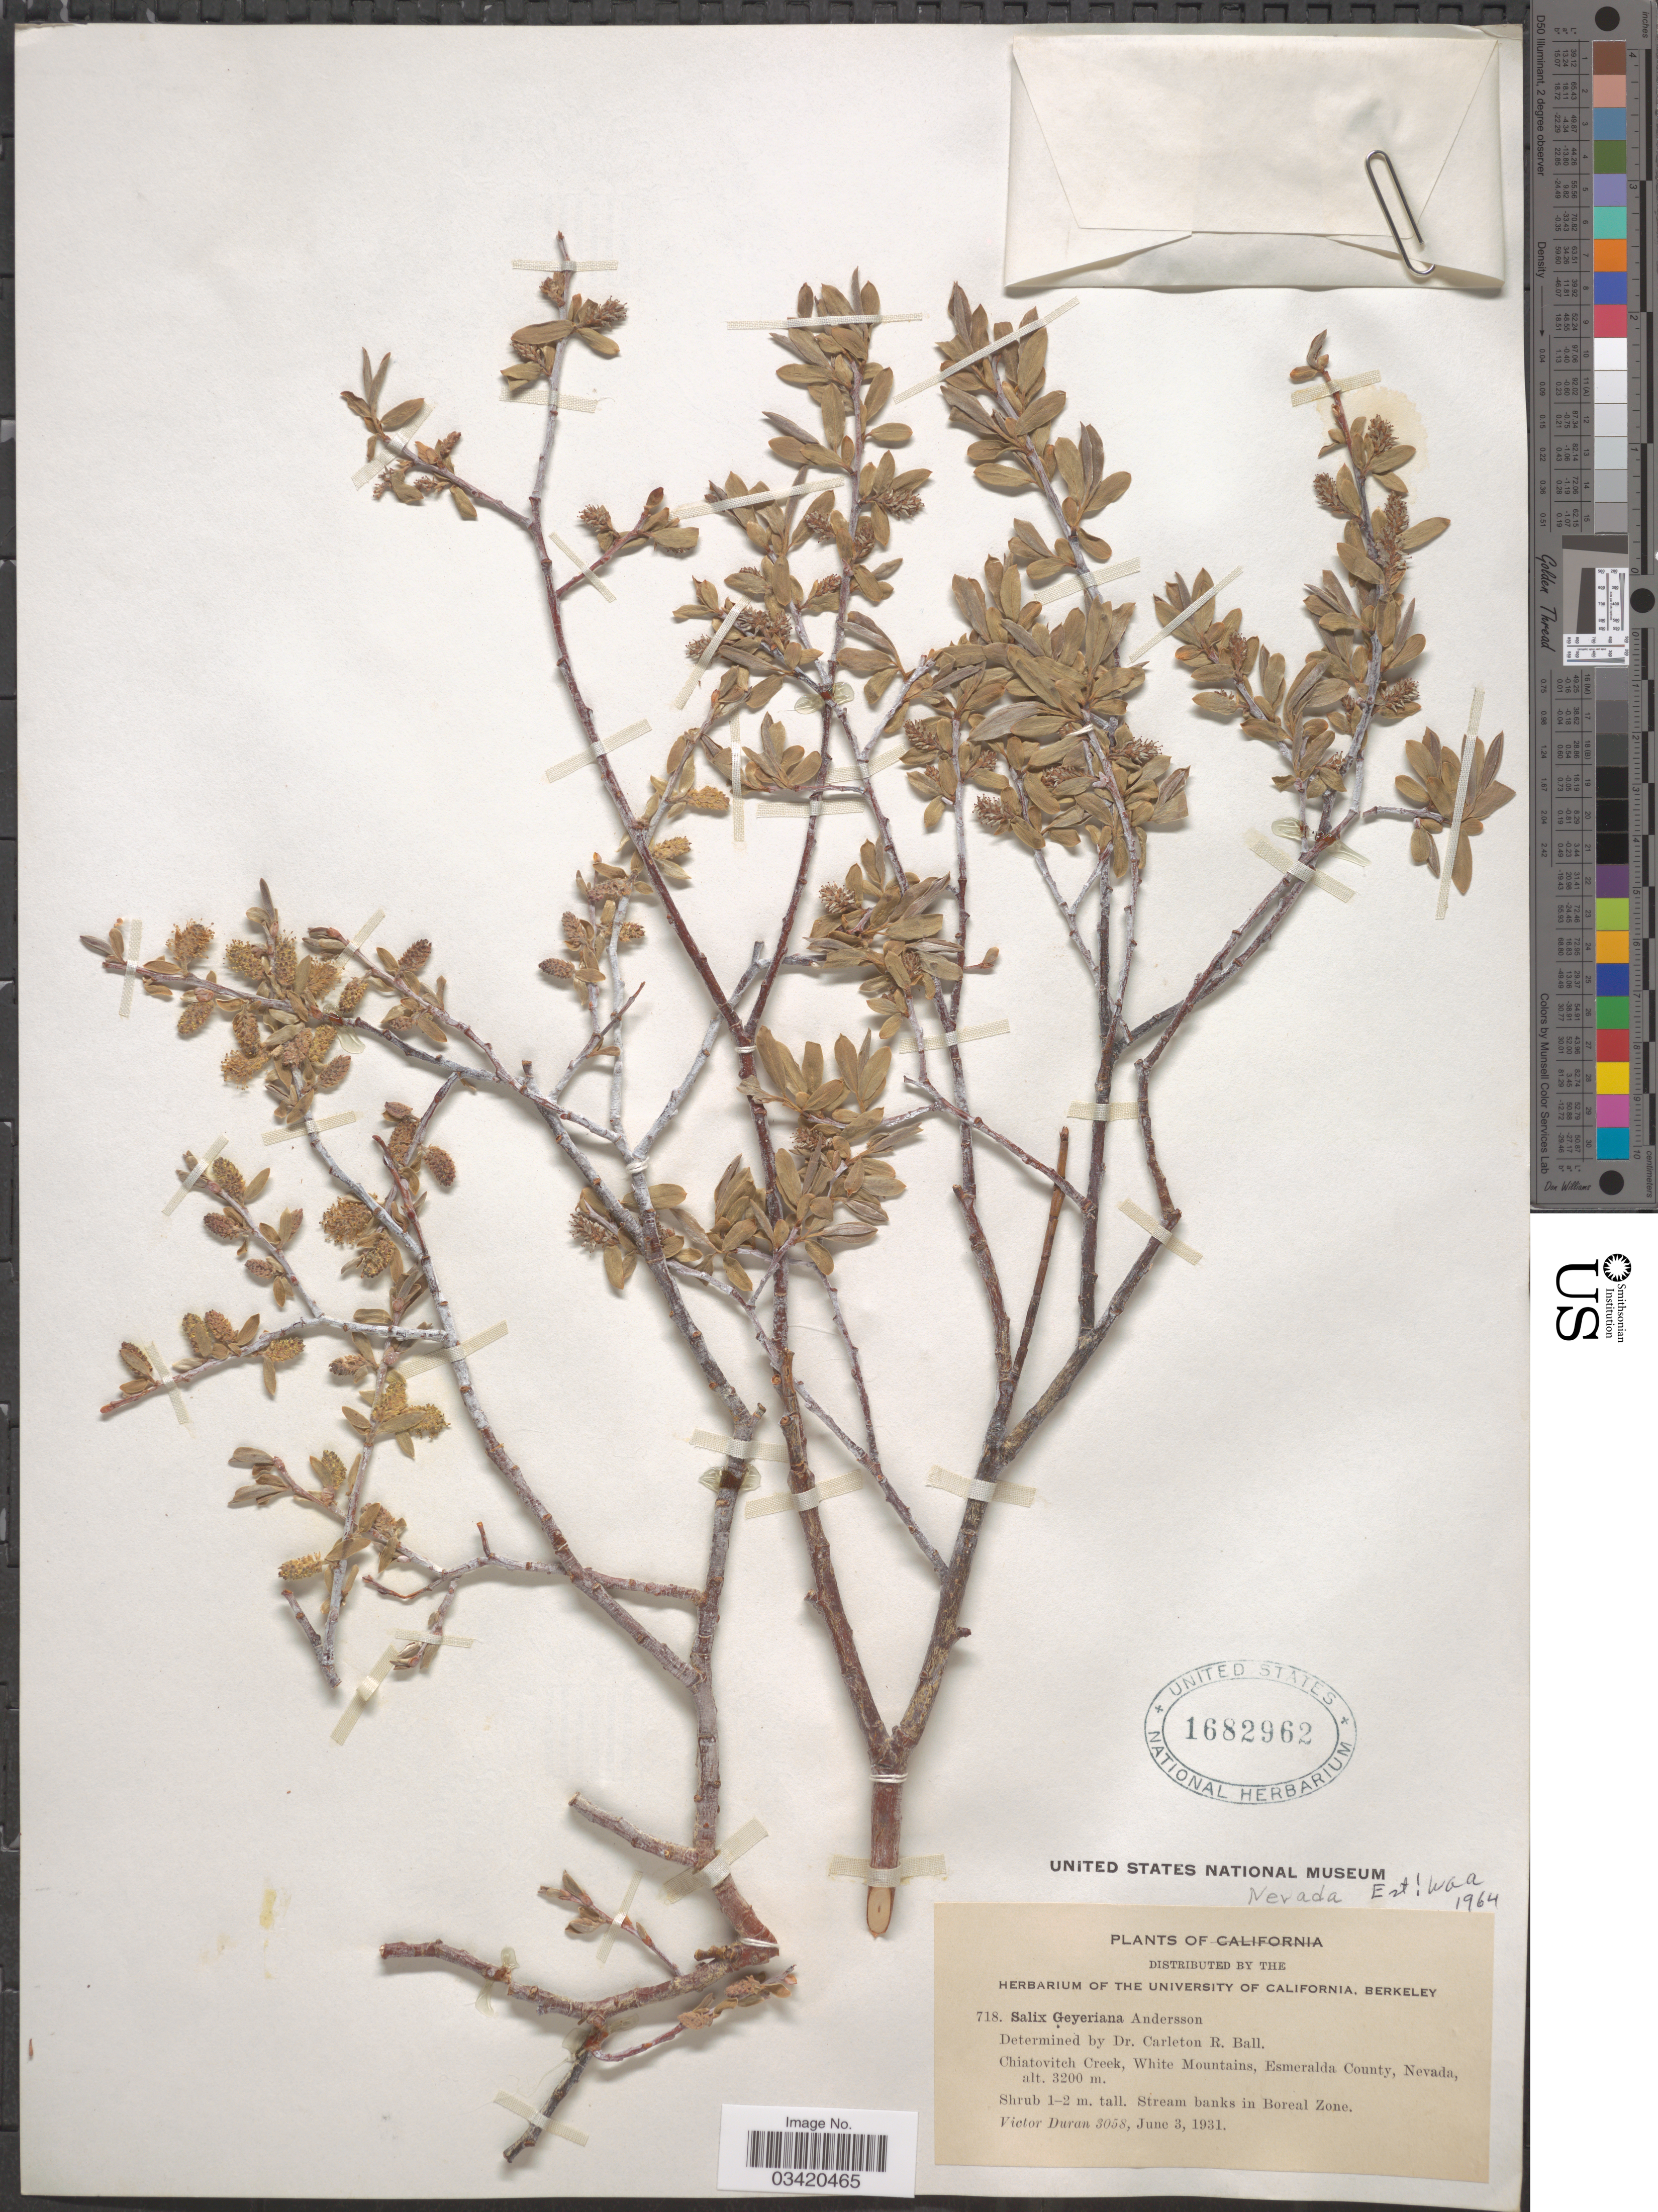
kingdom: Plantae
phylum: Tracheophyta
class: Magnoliopsida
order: Malpighiales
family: Salicaceae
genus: Salix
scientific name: Salix geyeriana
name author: Andersson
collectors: V. Duran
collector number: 718/3058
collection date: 1931-06-03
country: United States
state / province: Nevada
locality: Chiatovitch Creek, White Mountains, Esmeralda County. Stream banks in Boreal Zone.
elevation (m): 3200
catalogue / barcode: US 1682962